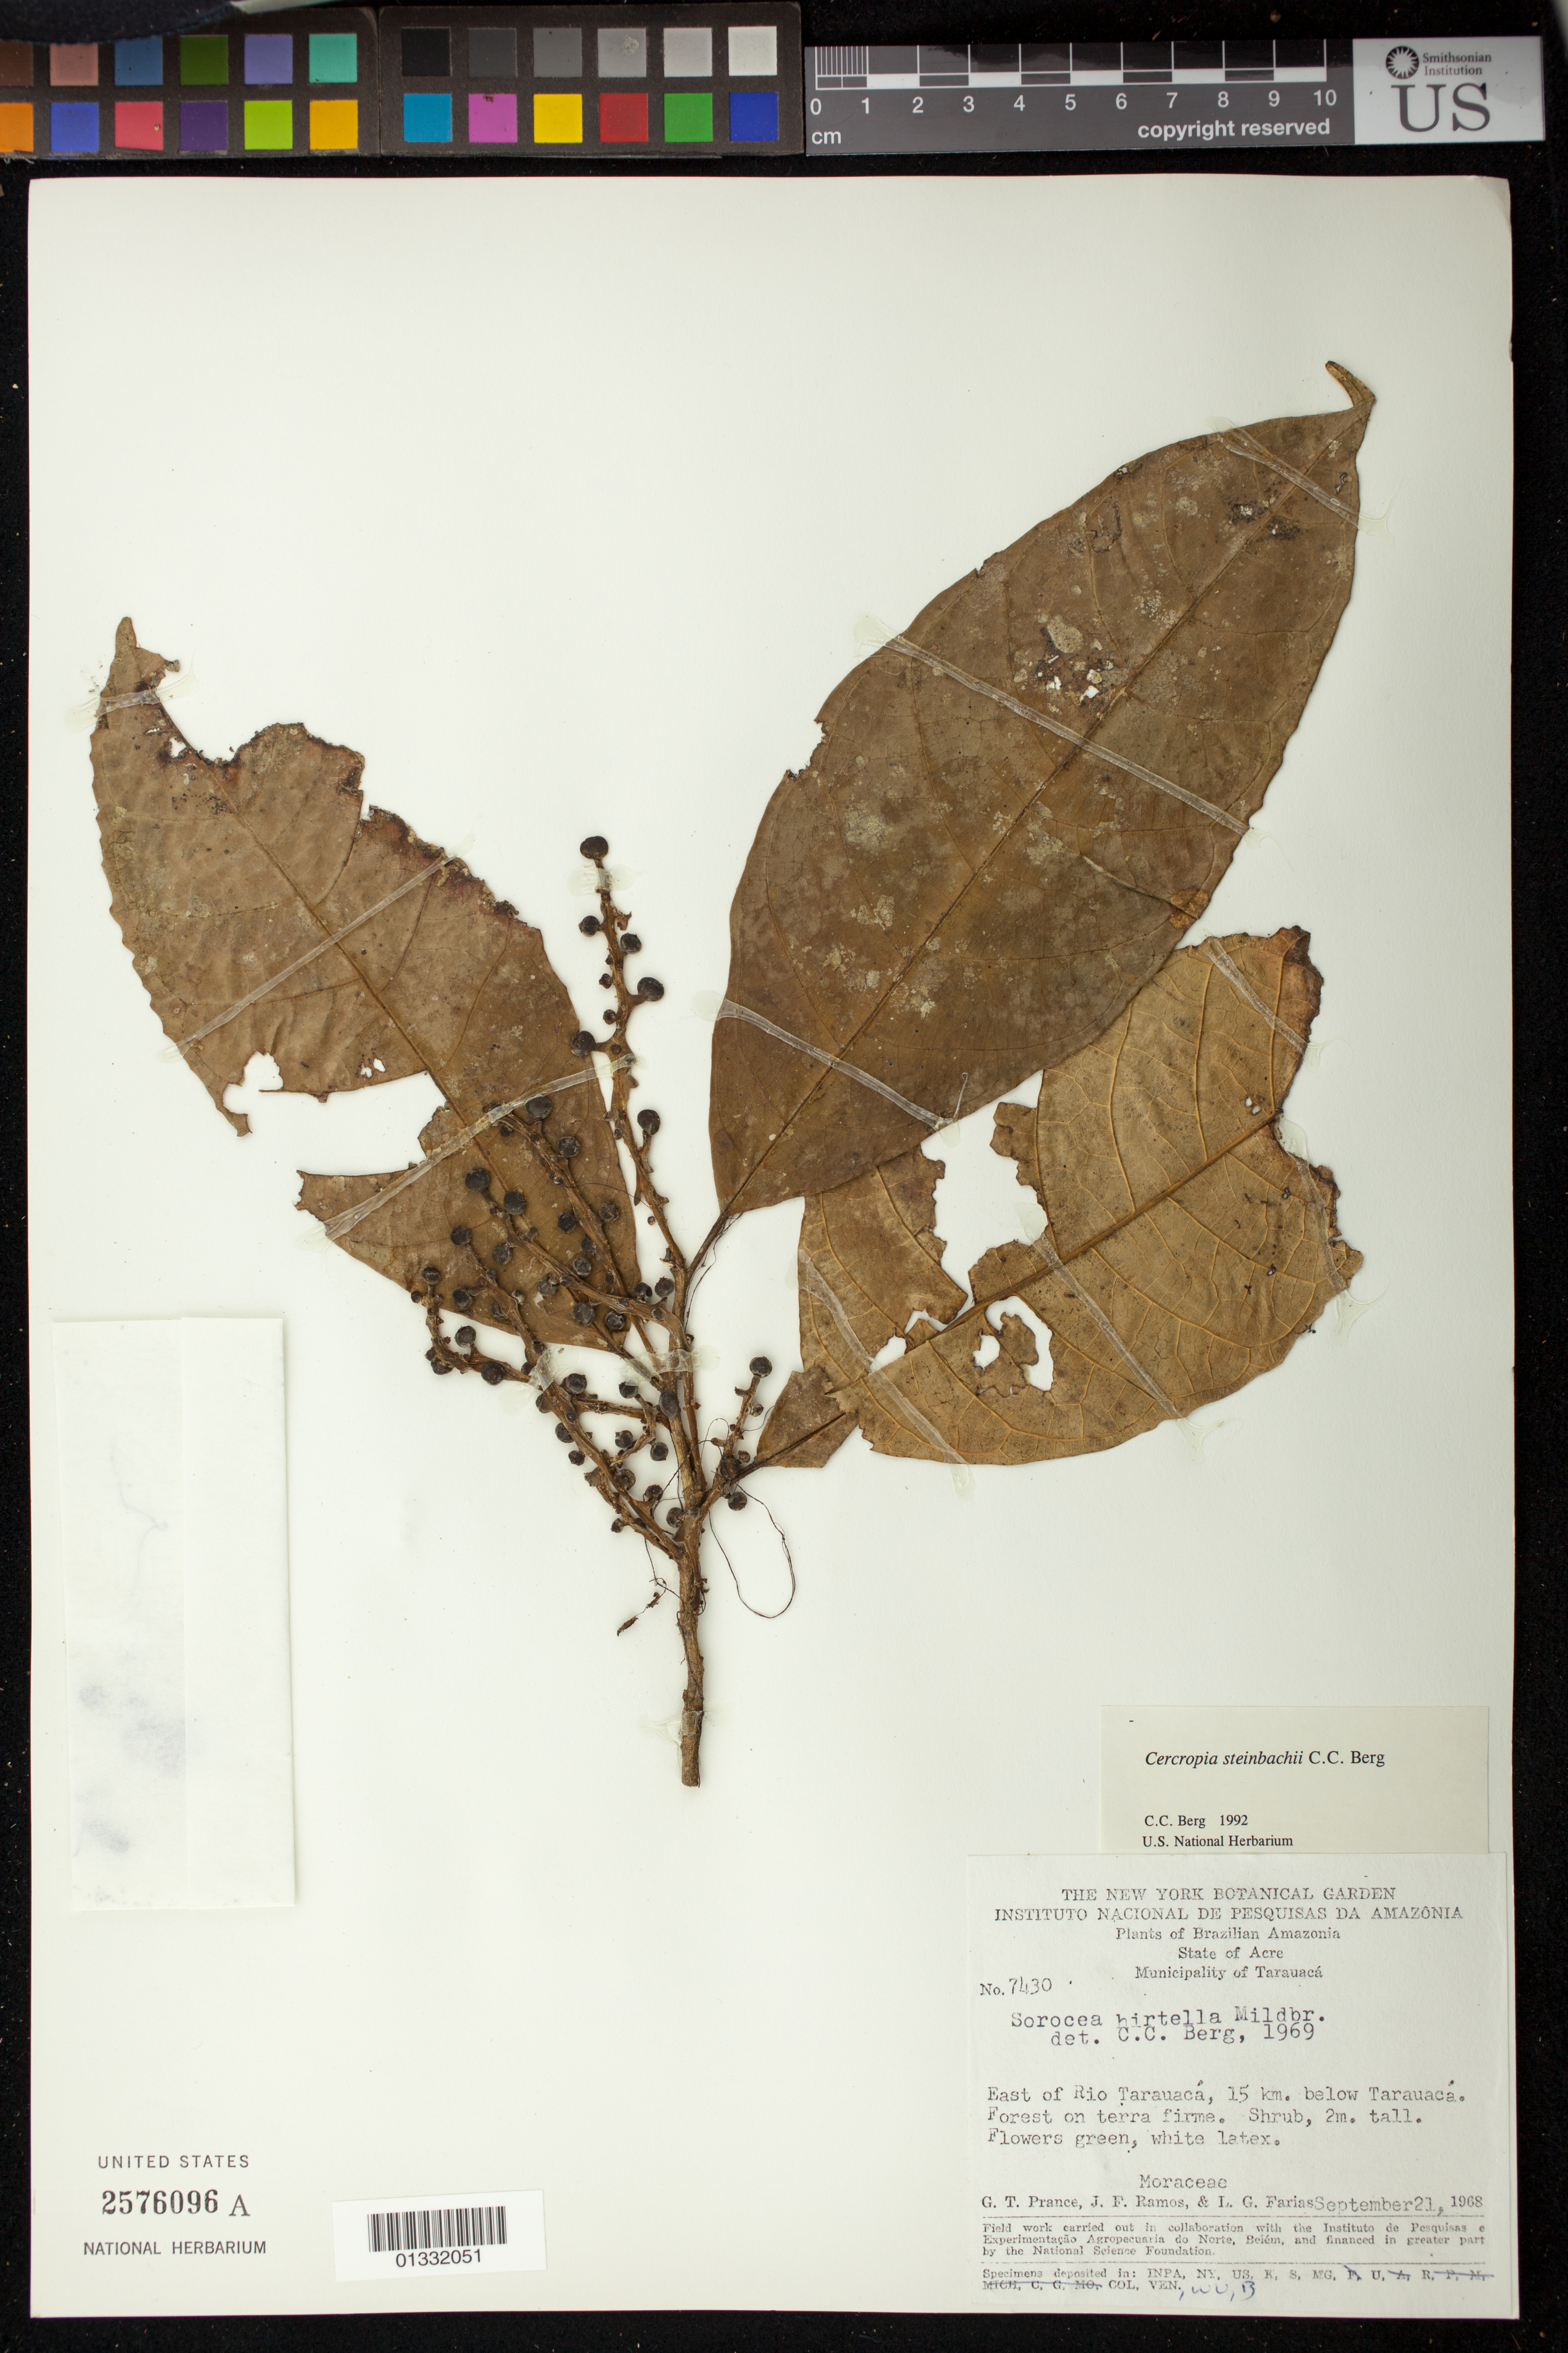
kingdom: Plantae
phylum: Tracheophyta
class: Magnoliopsida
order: Rosales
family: Moraceae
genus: Sorocea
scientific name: Sorocea steinbachii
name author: C.C. Berg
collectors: G. T. Prance, J. F. Ramos & L. G. Farias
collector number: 7430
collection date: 1968-09-21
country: Brazil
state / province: Acre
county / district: Tarauacá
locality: East of Rio Tarauacá, 15 km below Tarauacá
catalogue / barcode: US 2576096A